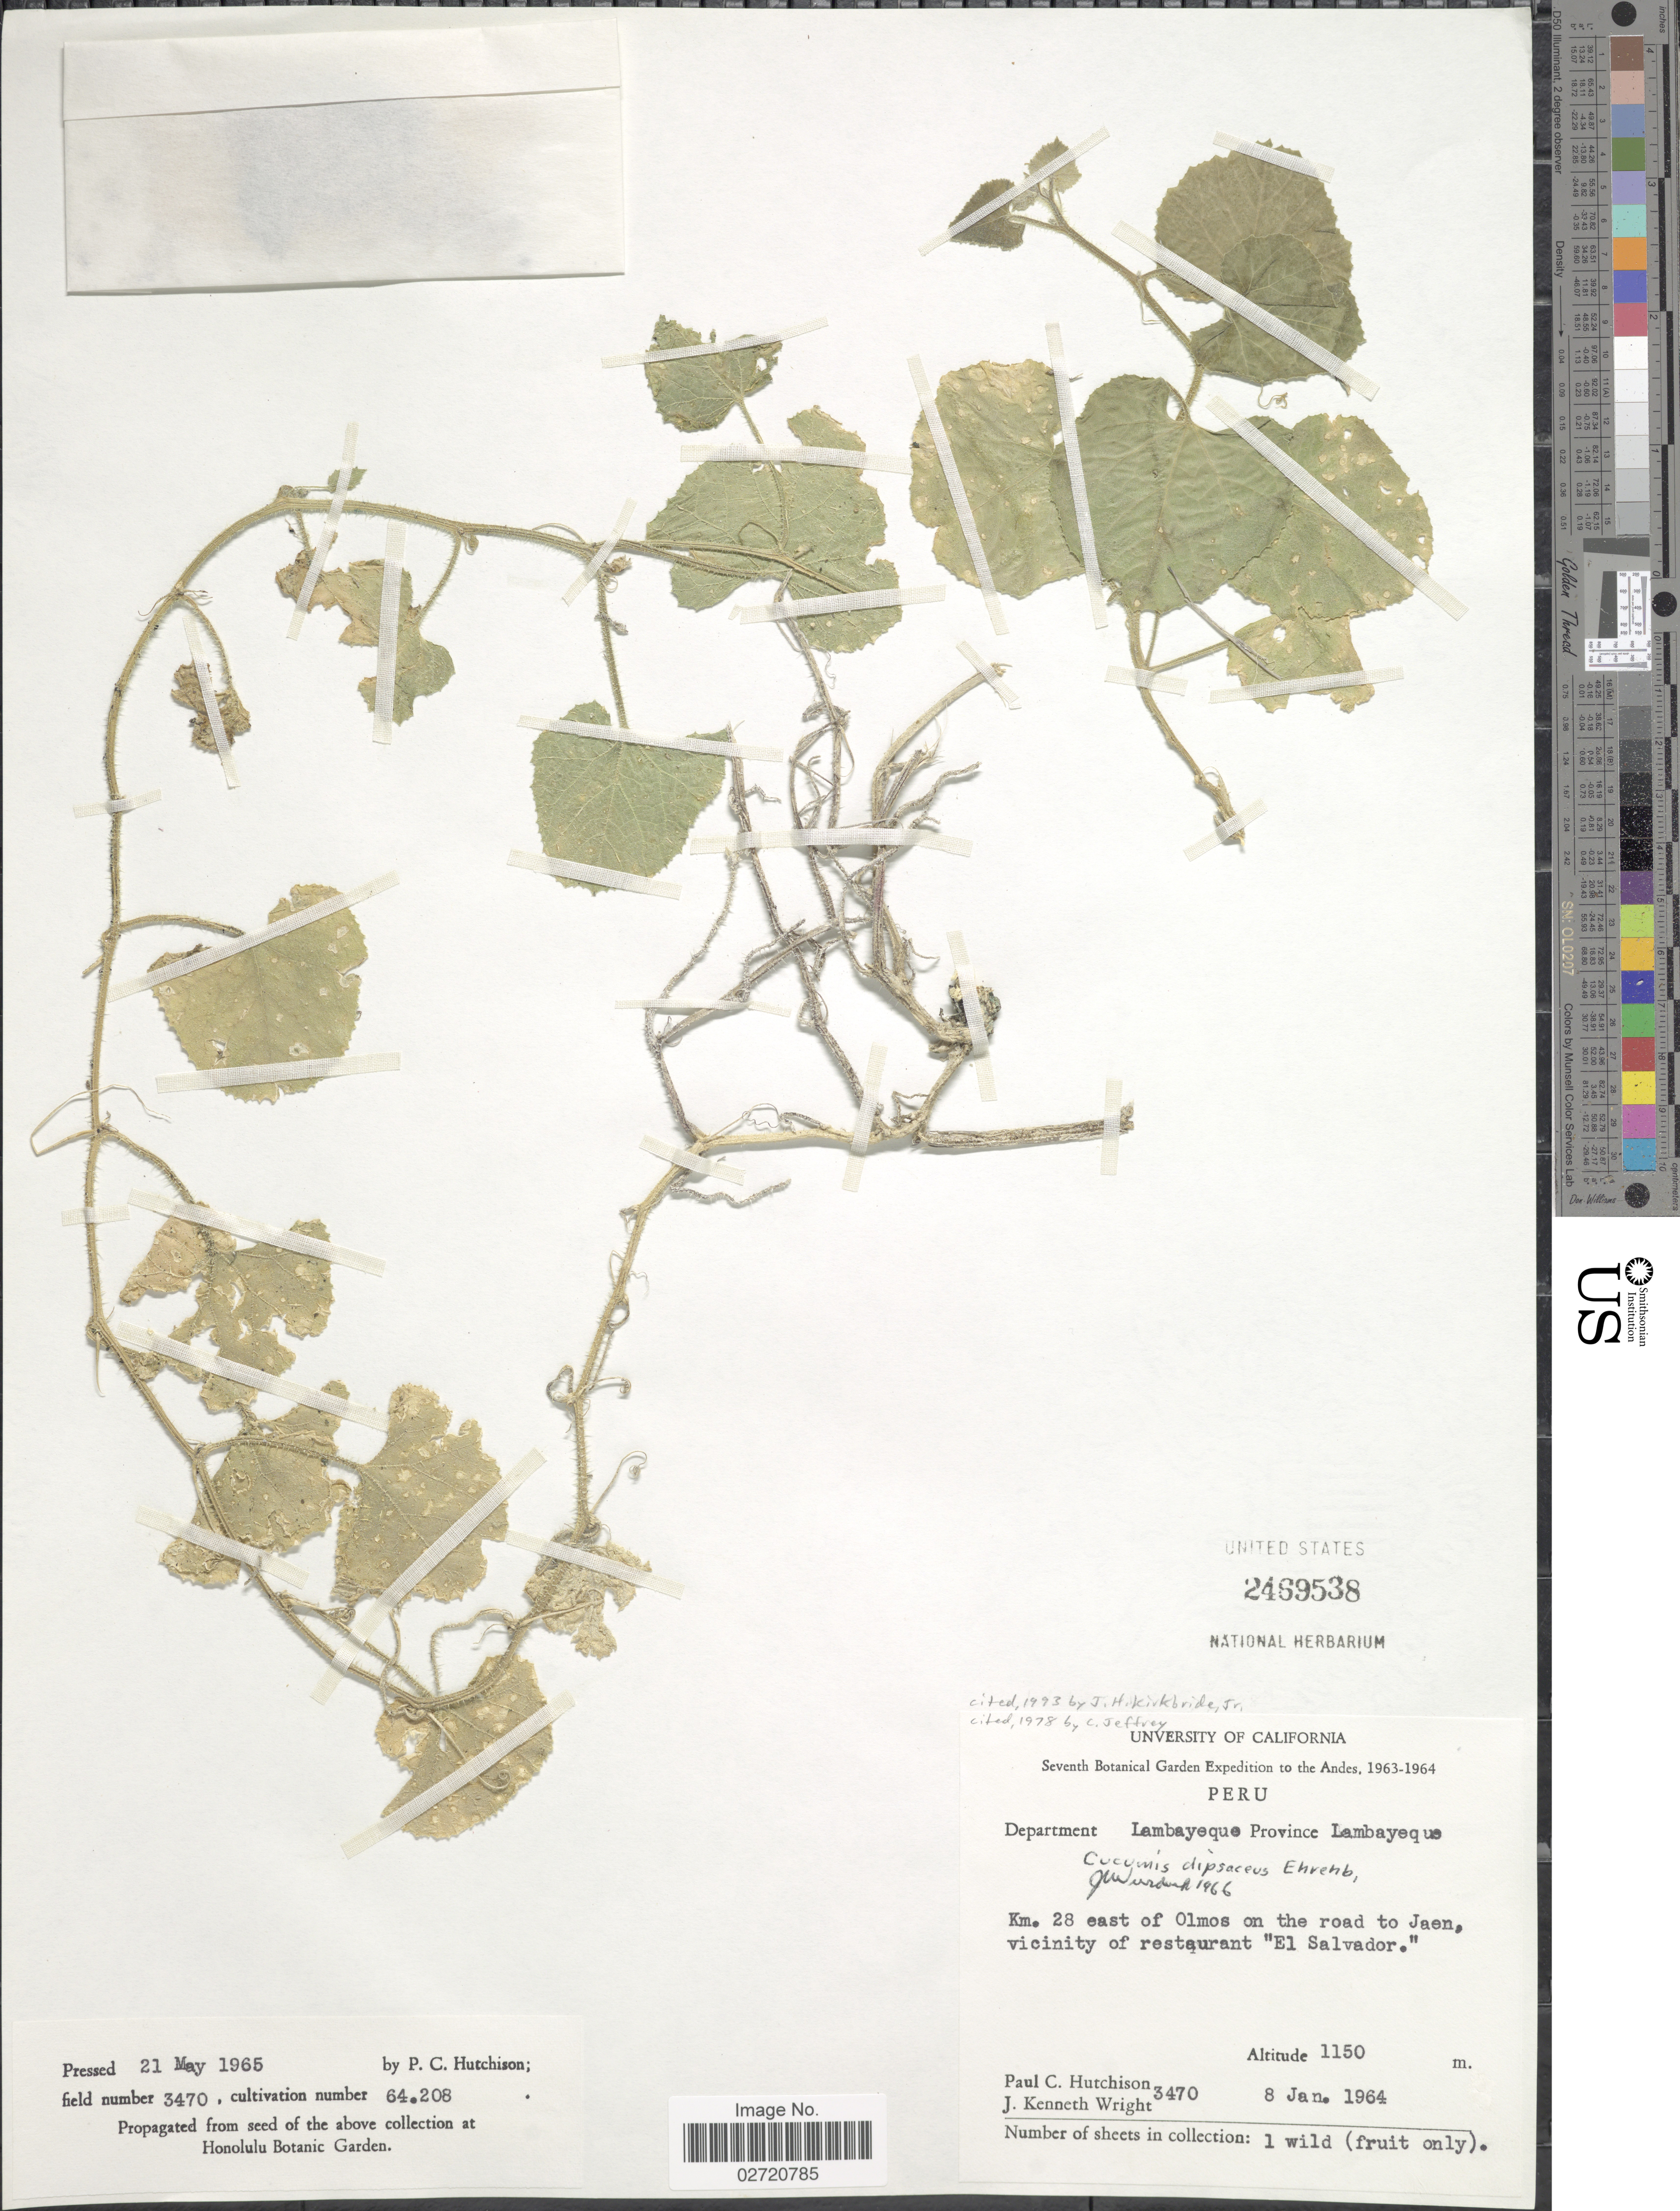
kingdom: Plantae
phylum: Tracheophyta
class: Magnoliopsida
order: Cucurbitales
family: Cucurbitaceae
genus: Cucumis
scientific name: Cucumis dipsaceus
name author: Ehrenb. ex Spach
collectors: P. C. Hutchison & J. K. Wright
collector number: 3470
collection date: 1964-01-08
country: Peru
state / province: Lambayeque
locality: Department Lambayeque, Province Lambayeque. Km. 28 east of Olmos on the road to Jaen, vicinity of restaurant "El Salvador"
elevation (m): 1150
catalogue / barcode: US 2469538